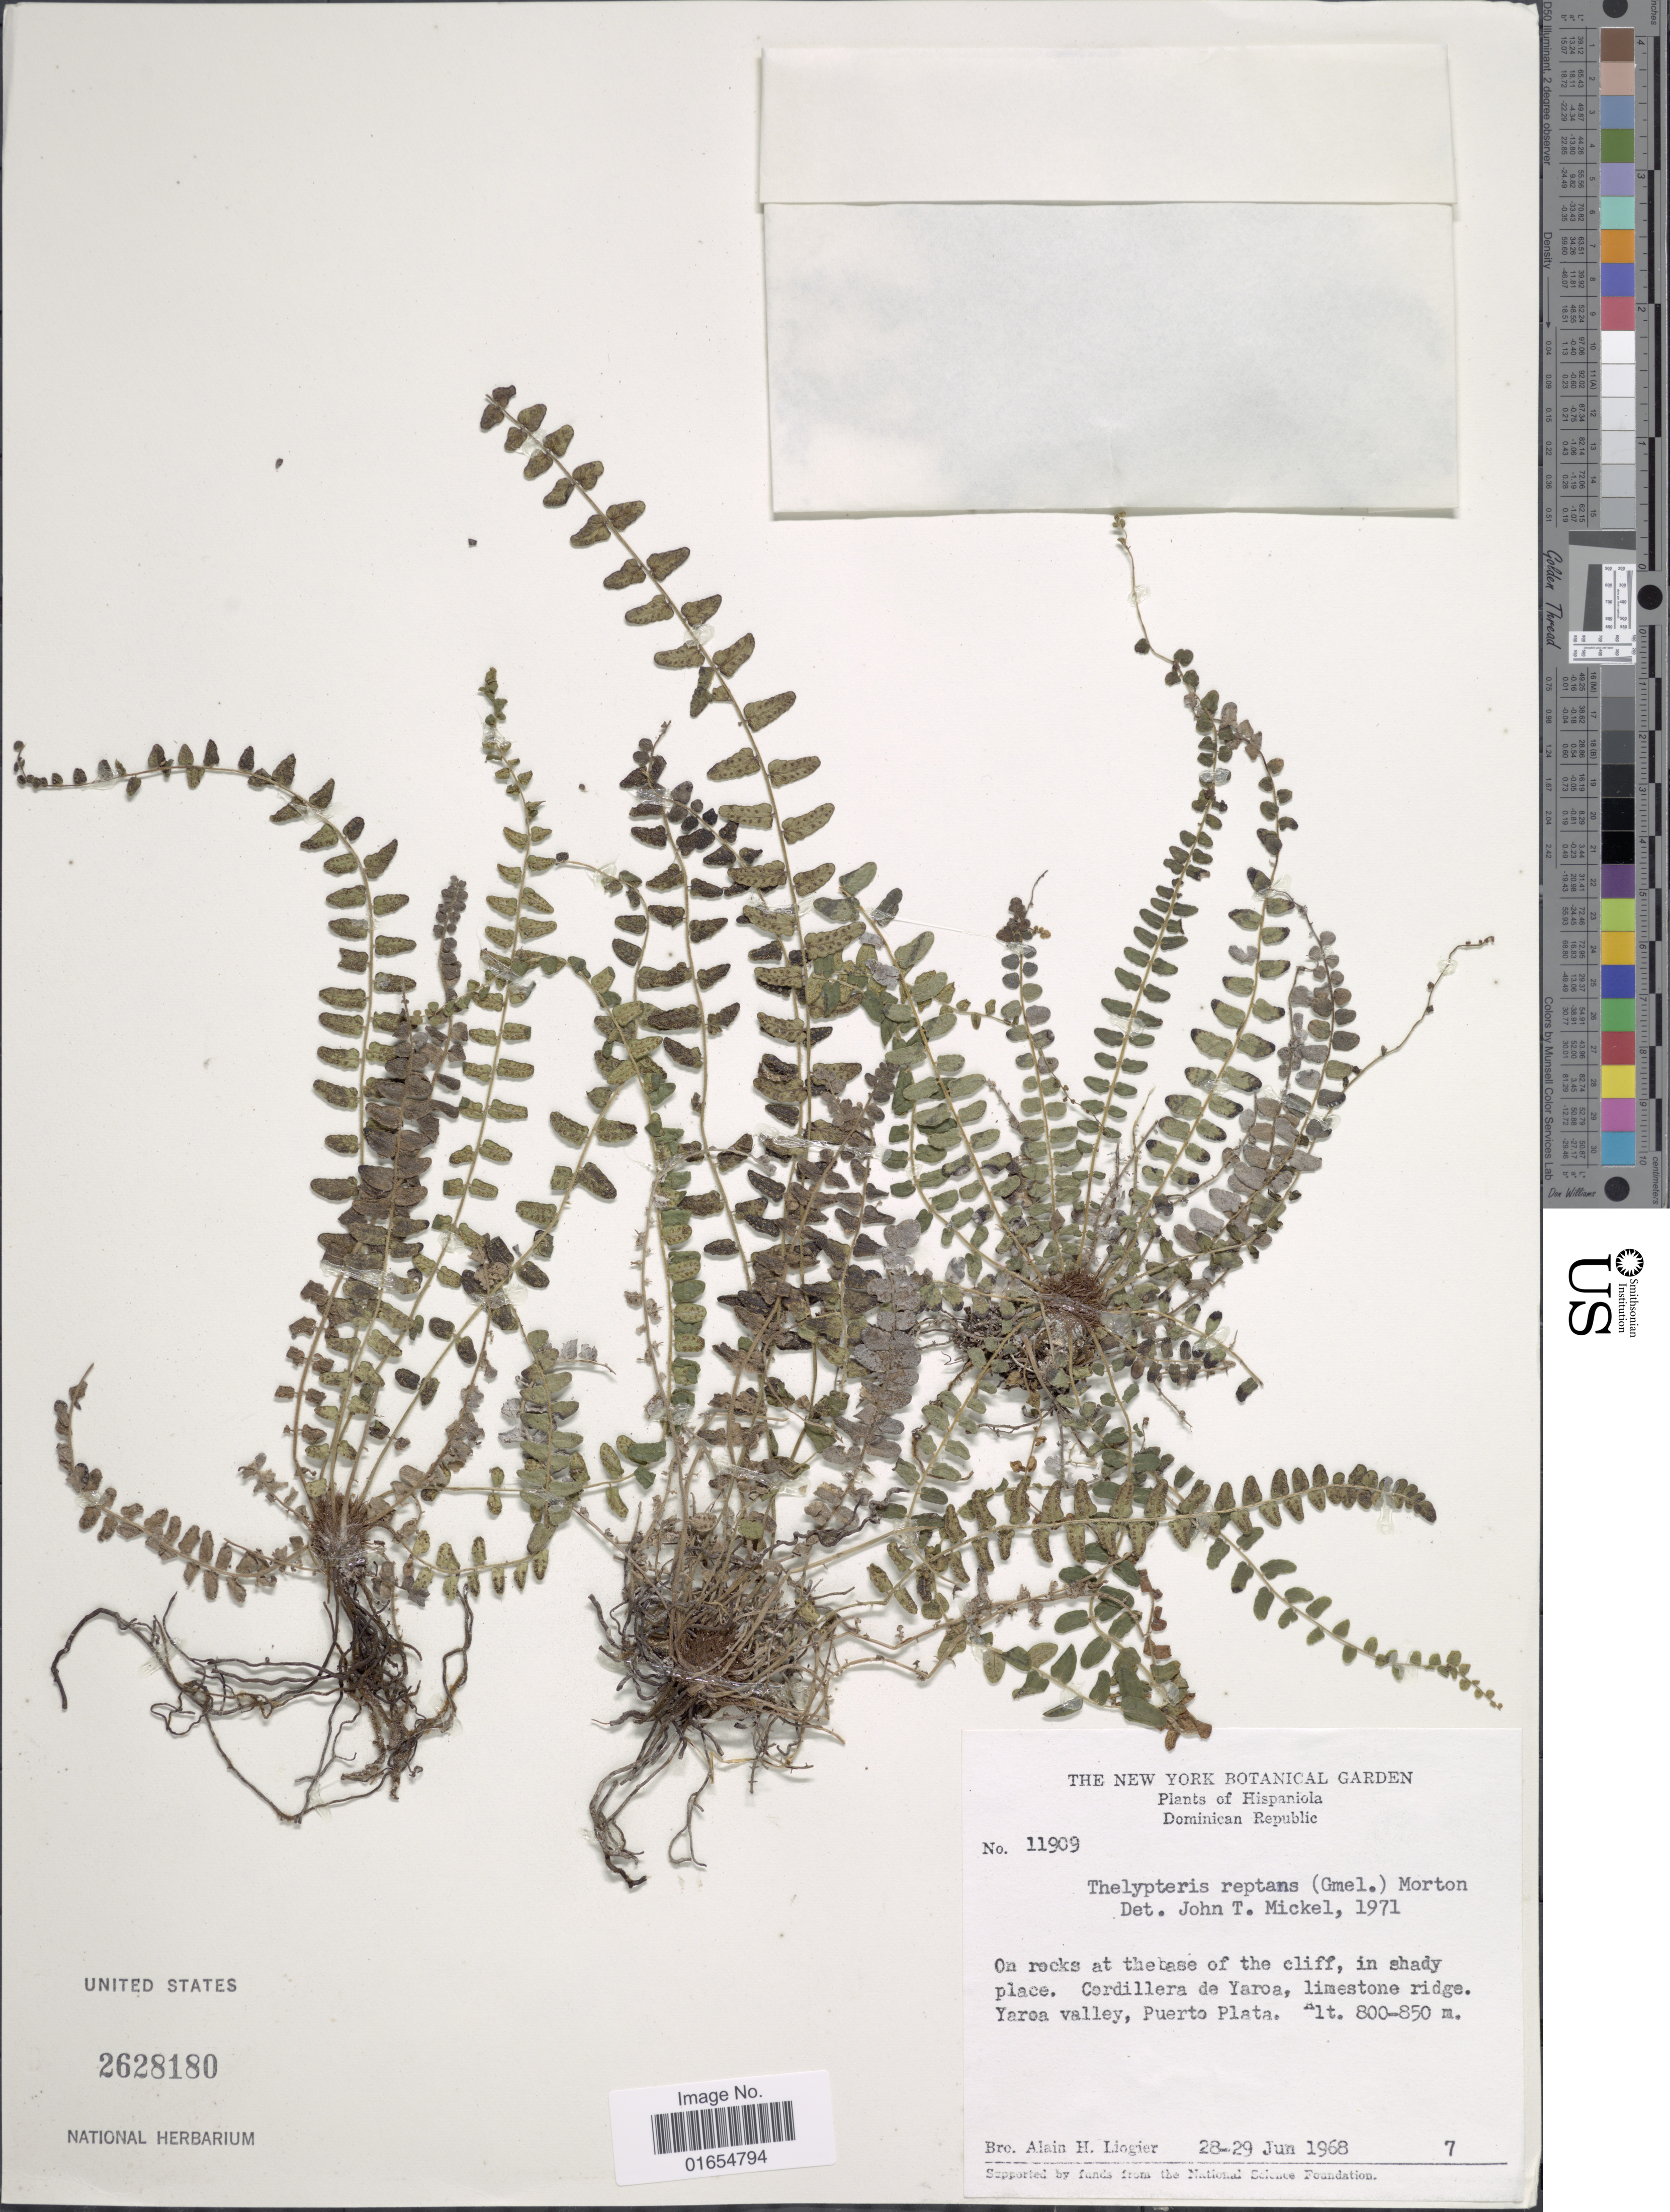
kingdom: Plantae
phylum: Tracheophyta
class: Polypodiopsida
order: Polypodiales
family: Thelypteridaceae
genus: Goniopteris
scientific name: Goniopteris reptans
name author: (J.F. Gmel.) C. Presl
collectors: A. H. Liogier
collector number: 11909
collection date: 1968-06-28/1968-06-29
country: Dominican Republic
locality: Hispaniola, On rocks at the base of the cliff, in shady place. Cordillera de Yaroa, limestone ridge. Yaroa valley, Puerto Plata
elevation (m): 800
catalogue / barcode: US 2628180